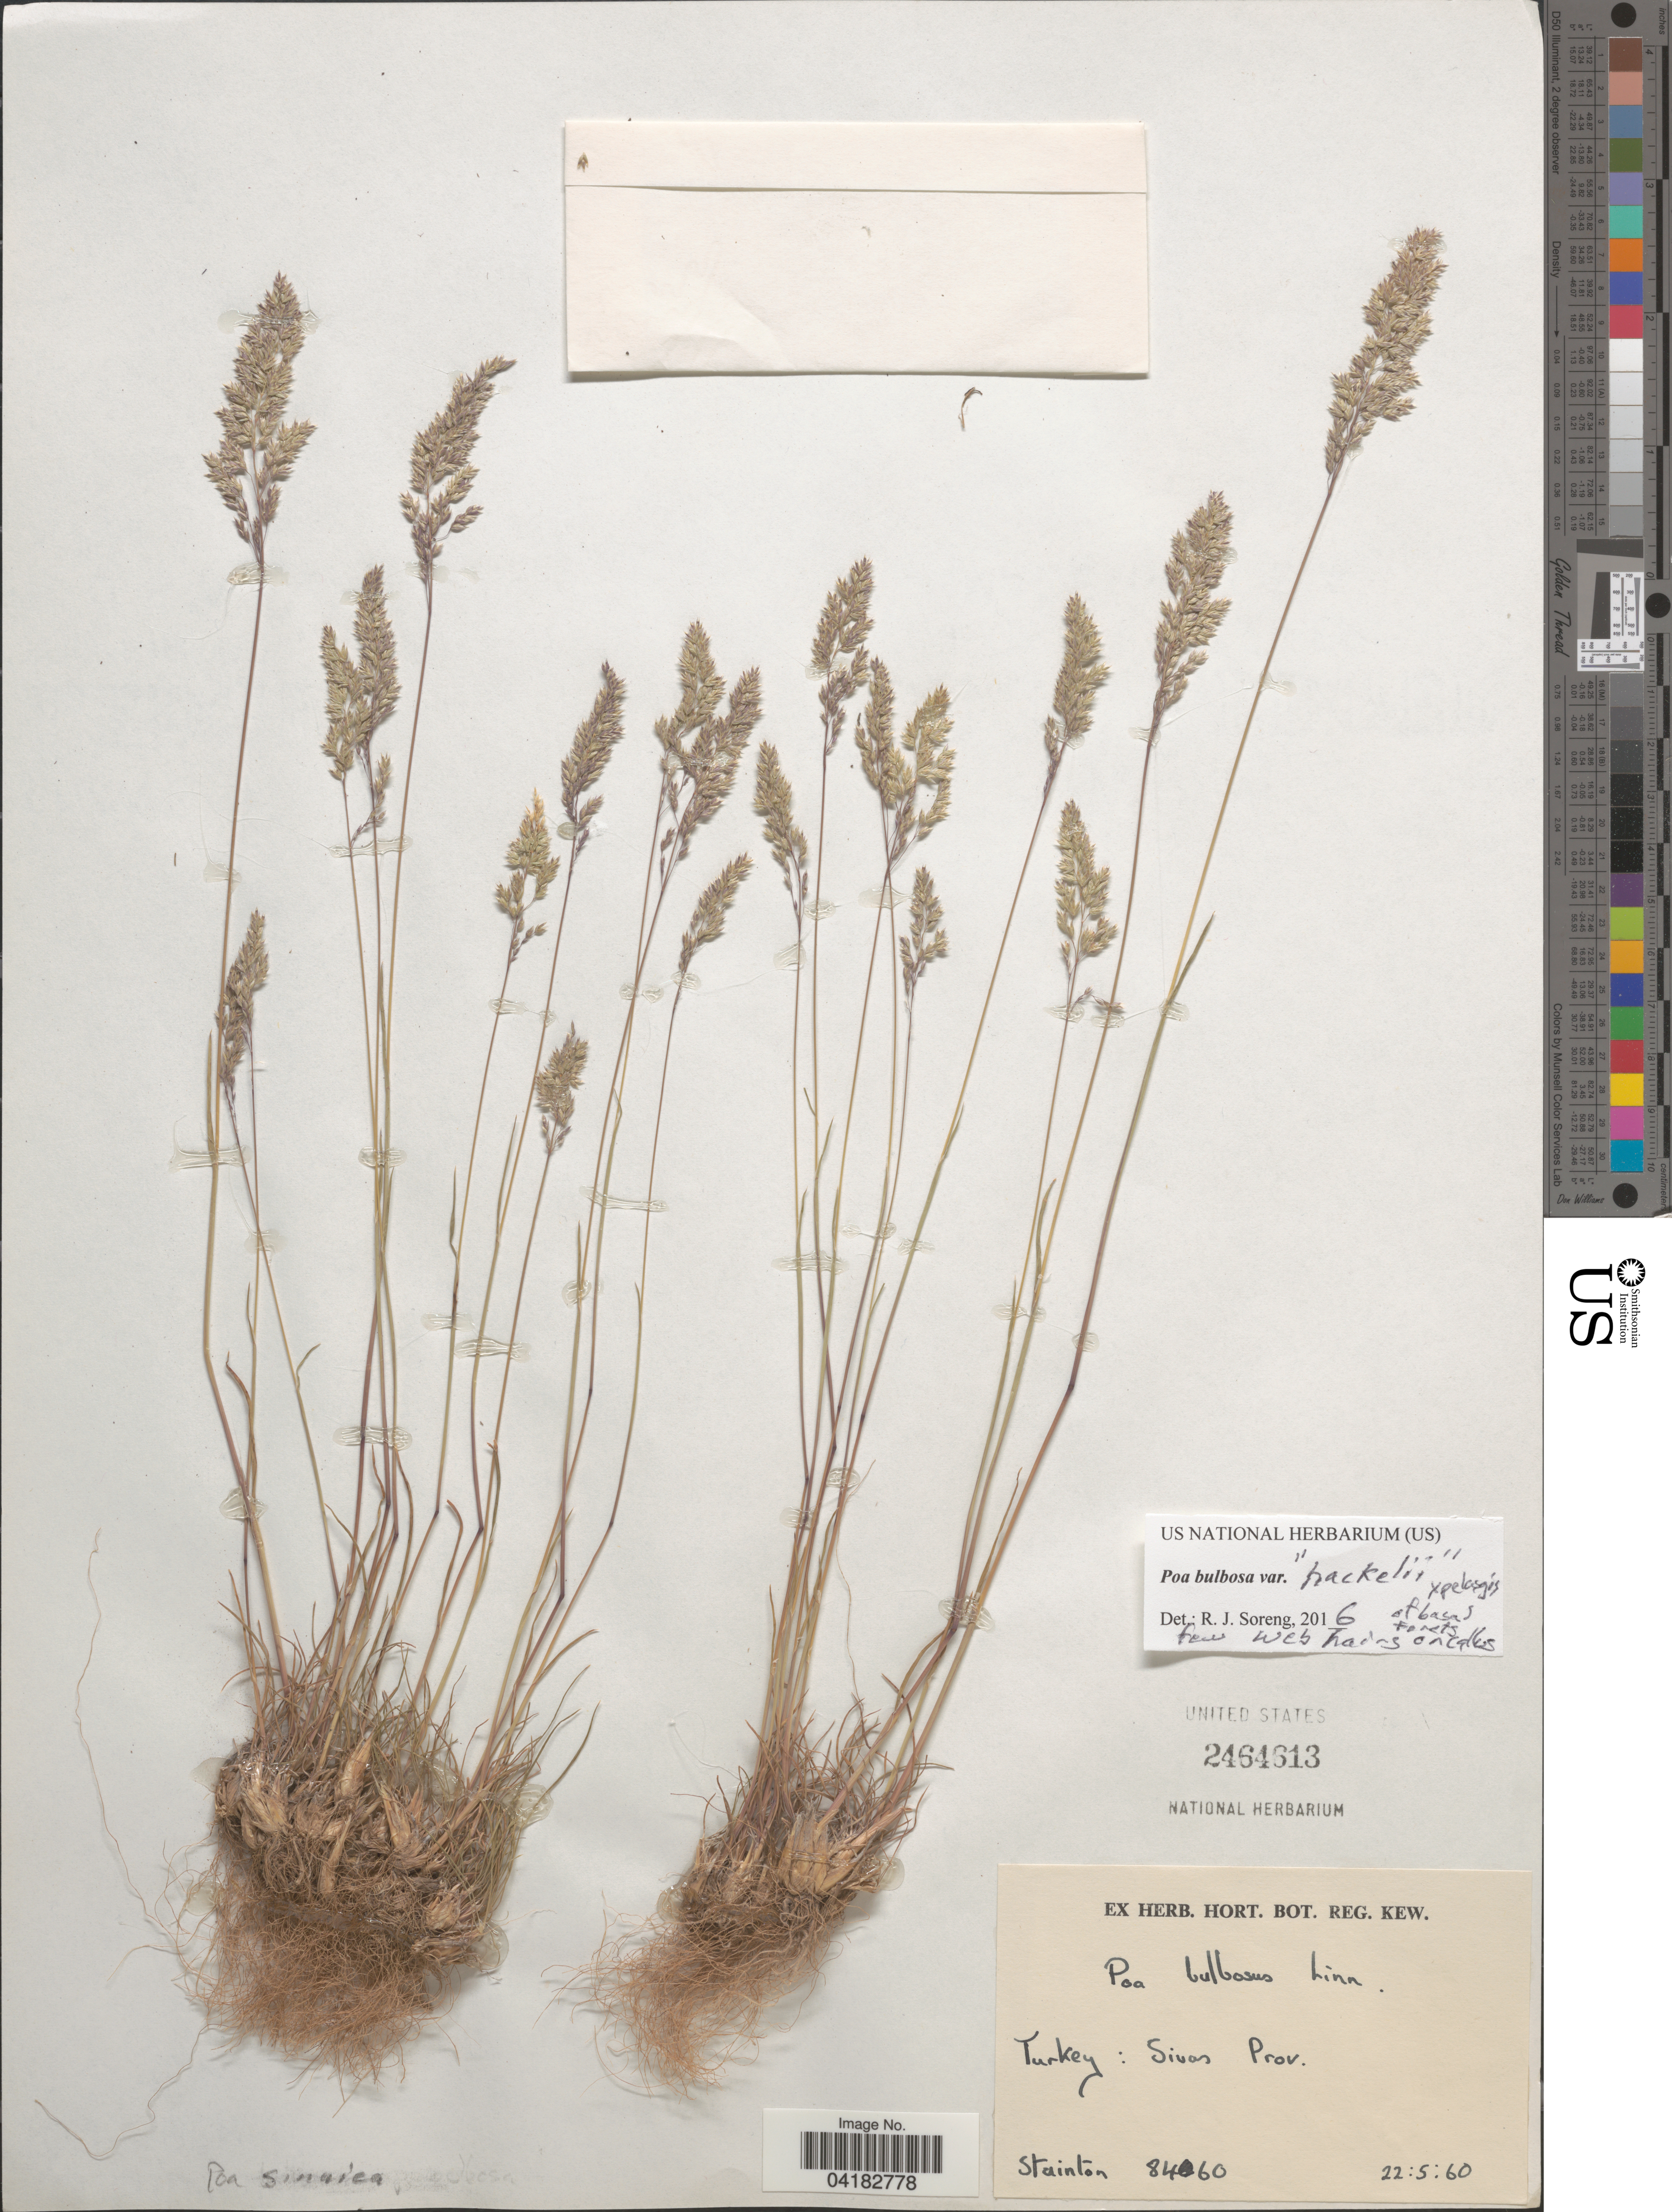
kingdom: Plantae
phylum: Tracheophyta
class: Liliopsida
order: Poales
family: Poaceae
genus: Poa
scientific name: Poa bulbosa subsp. bulbosa var. bulbosa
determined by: Soreng, Robert J., Research Associate (BOT), Smithsonian Institution - National Museum of Natural History (UNITED STATES)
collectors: J. Stainton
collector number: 8460 [84060, with the middle 0 crossed out]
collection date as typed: Transcribed d/m/y: 22/5/60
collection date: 1960-05-22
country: Turkey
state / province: Sivas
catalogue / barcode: US 2464613